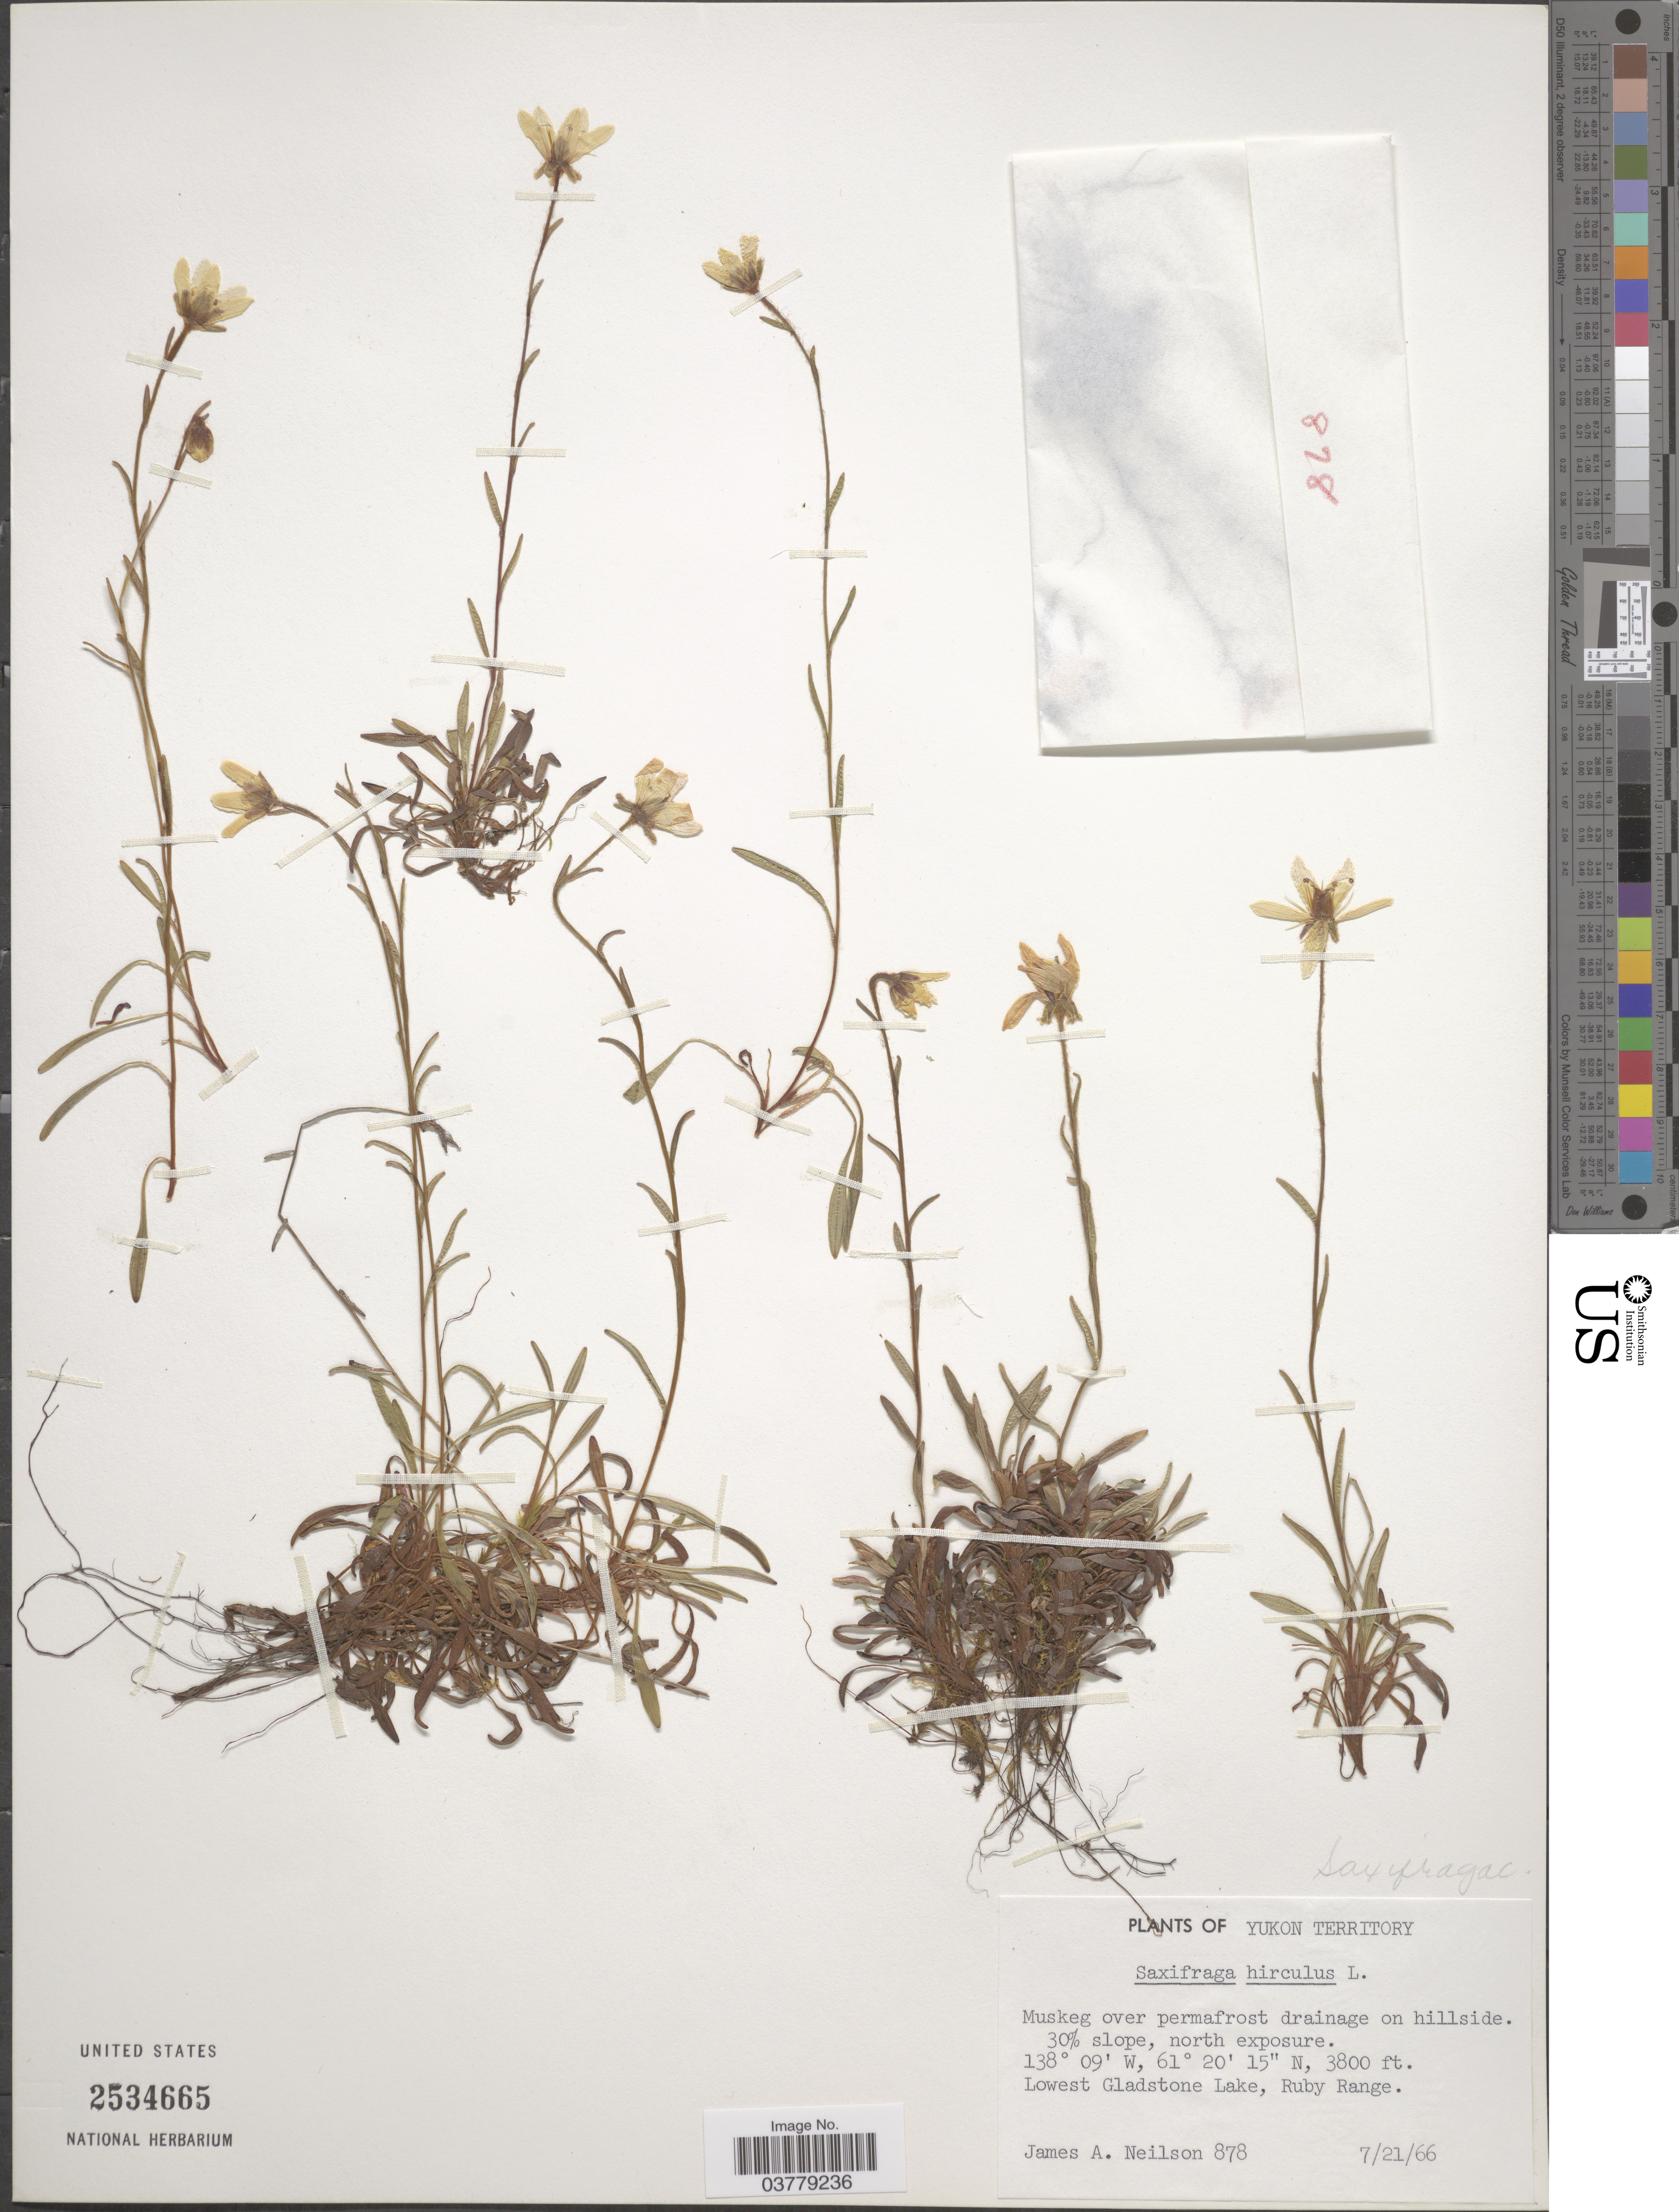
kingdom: Plantae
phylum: Tracheophyta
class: Magnoliopsida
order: Saxifragales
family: Saxifragaceae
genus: Saxifraga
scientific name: Saxifraga hirculus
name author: L.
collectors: J. Neilson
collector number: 878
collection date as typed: Transcribed d/m/y: 21/7/66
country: Canada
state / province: Yukon Territory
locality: Muskeg over permafrost drainage on hillside. 30% slope, north exposure. Lowest Gladstone Lake, Ruby Range.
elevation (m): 1158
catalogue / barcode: US 2534665